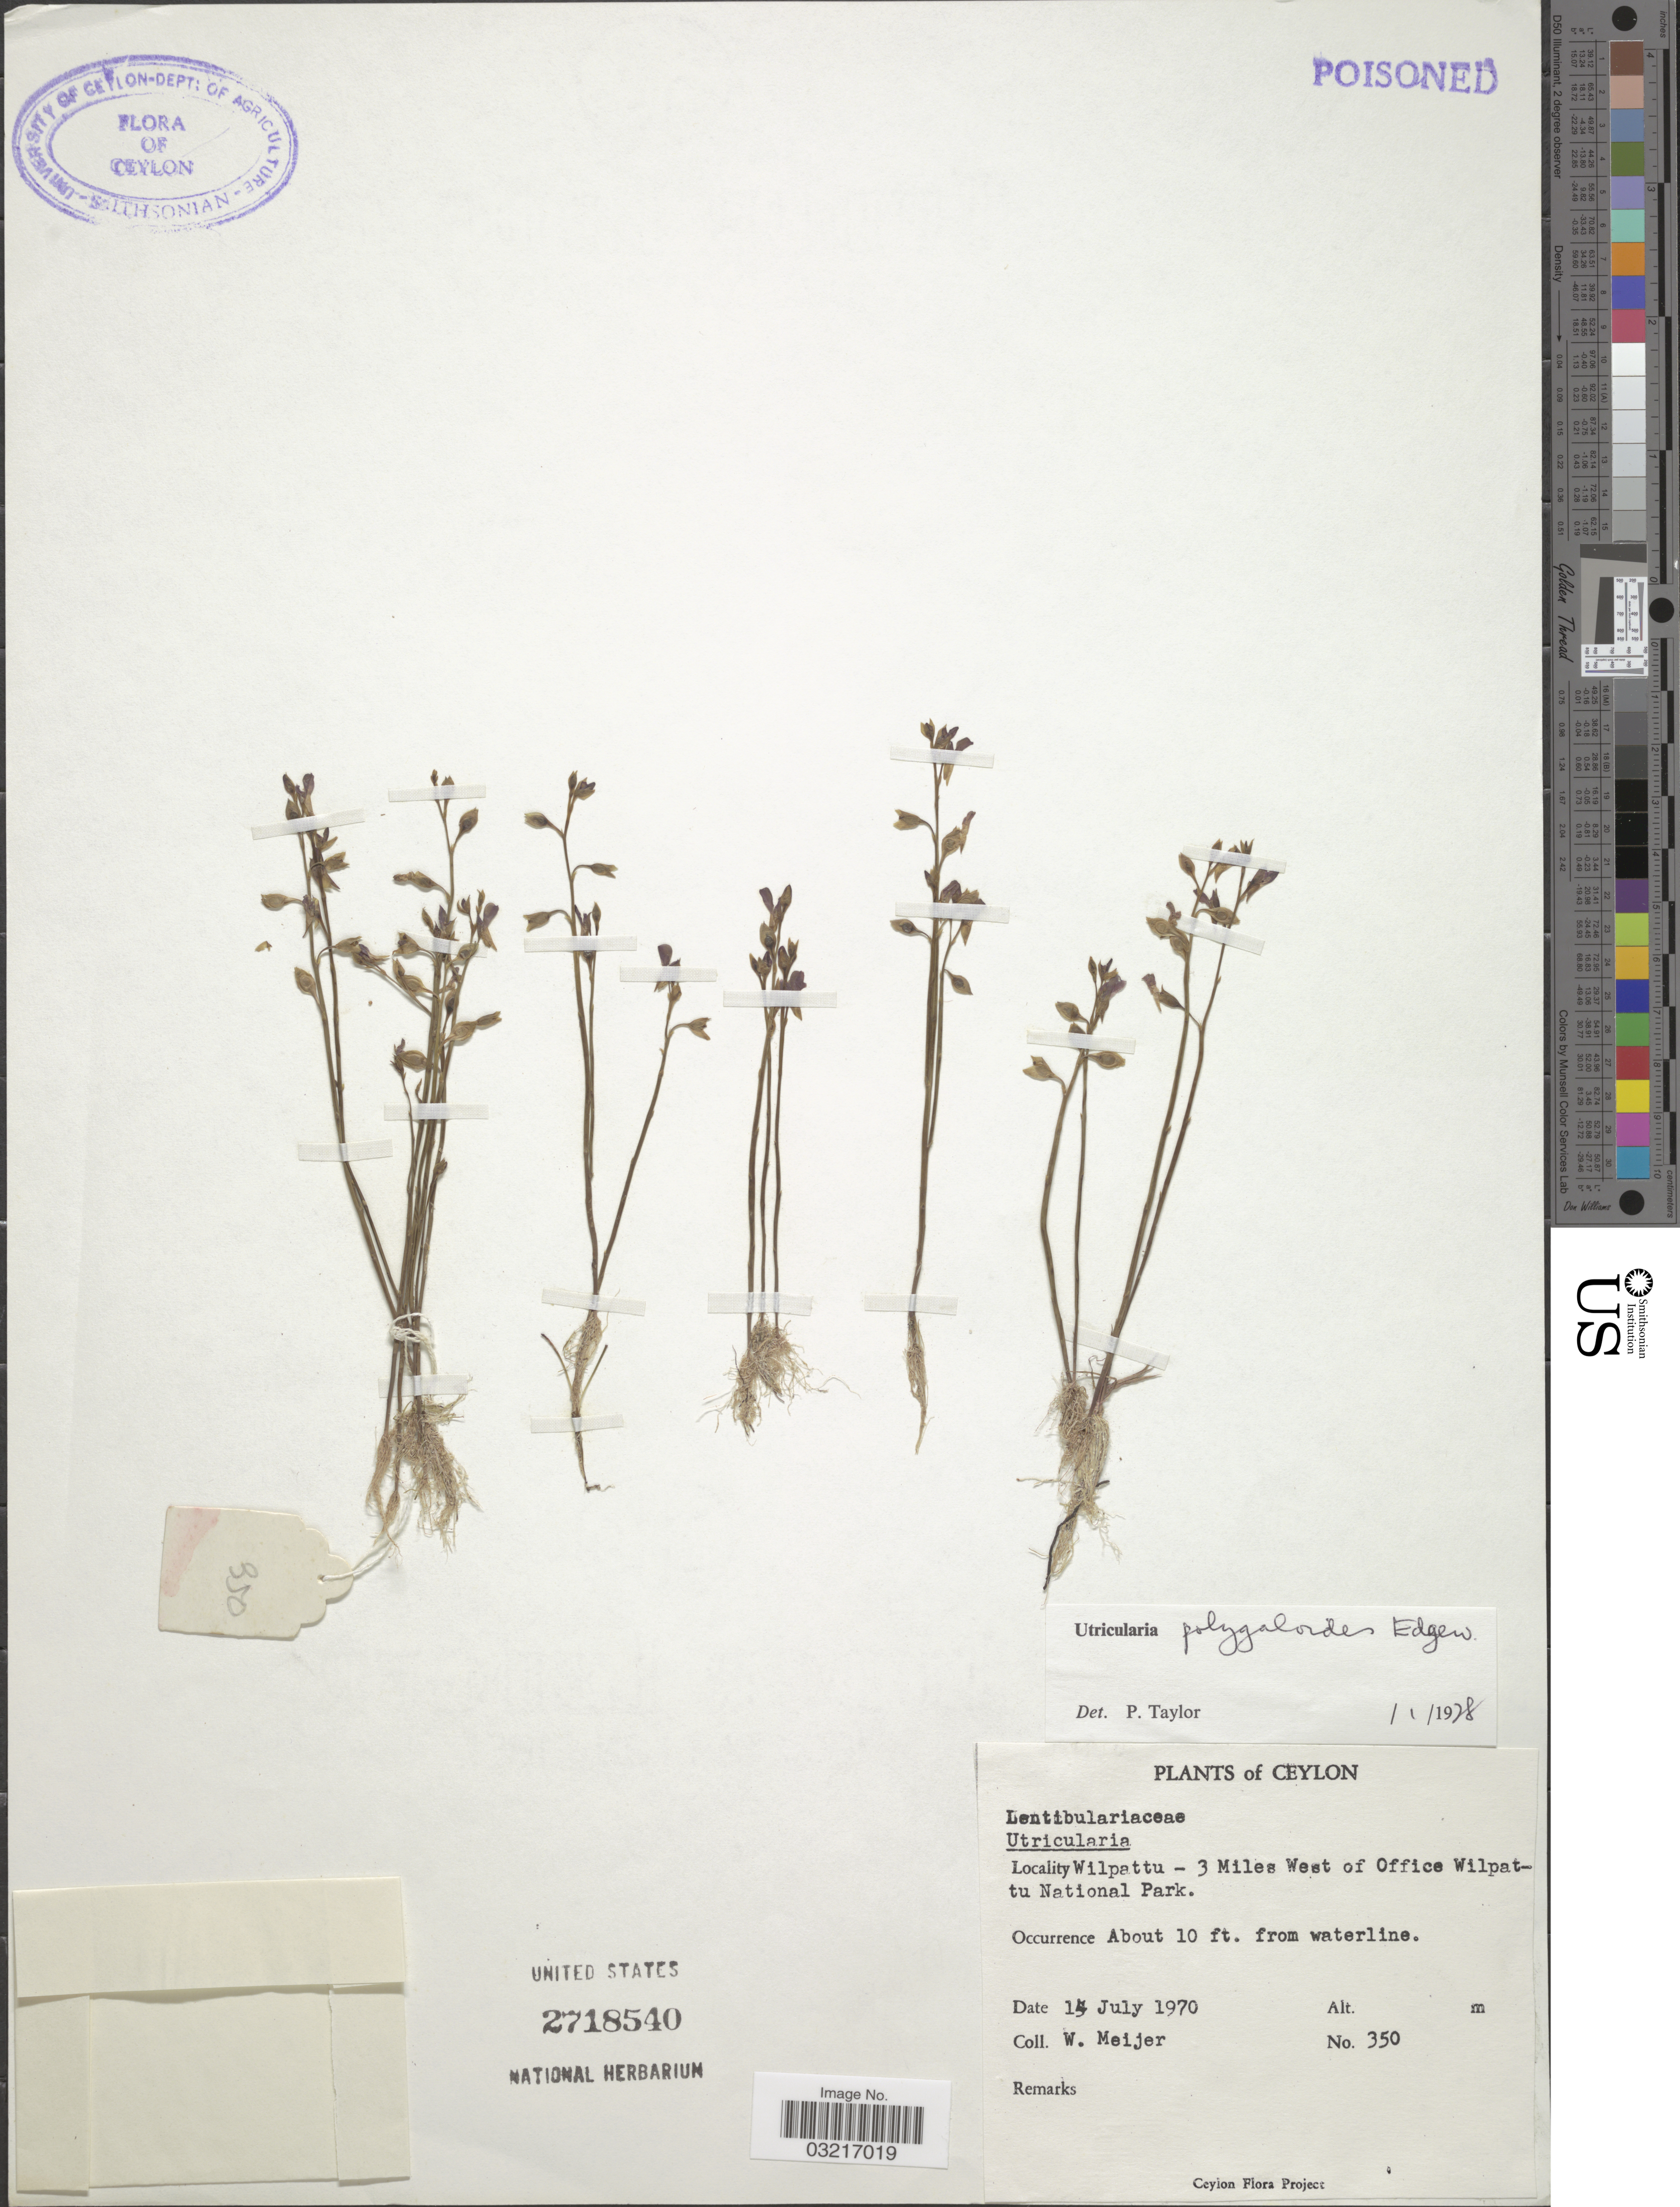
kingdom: Plantae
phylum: Tracheophyta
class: Magnoliopsida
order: Lamiales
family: Lentibulariaceae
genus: Utricularia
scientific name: Utricularia polygaloides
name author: Edgew.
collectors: W. Meijer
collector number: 350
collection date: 1970-07-14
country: Sri Lanka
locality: Ceylon, Wilpattu - 3 Miles West of Office Wilpattu National Park.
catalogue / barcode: US 2718540